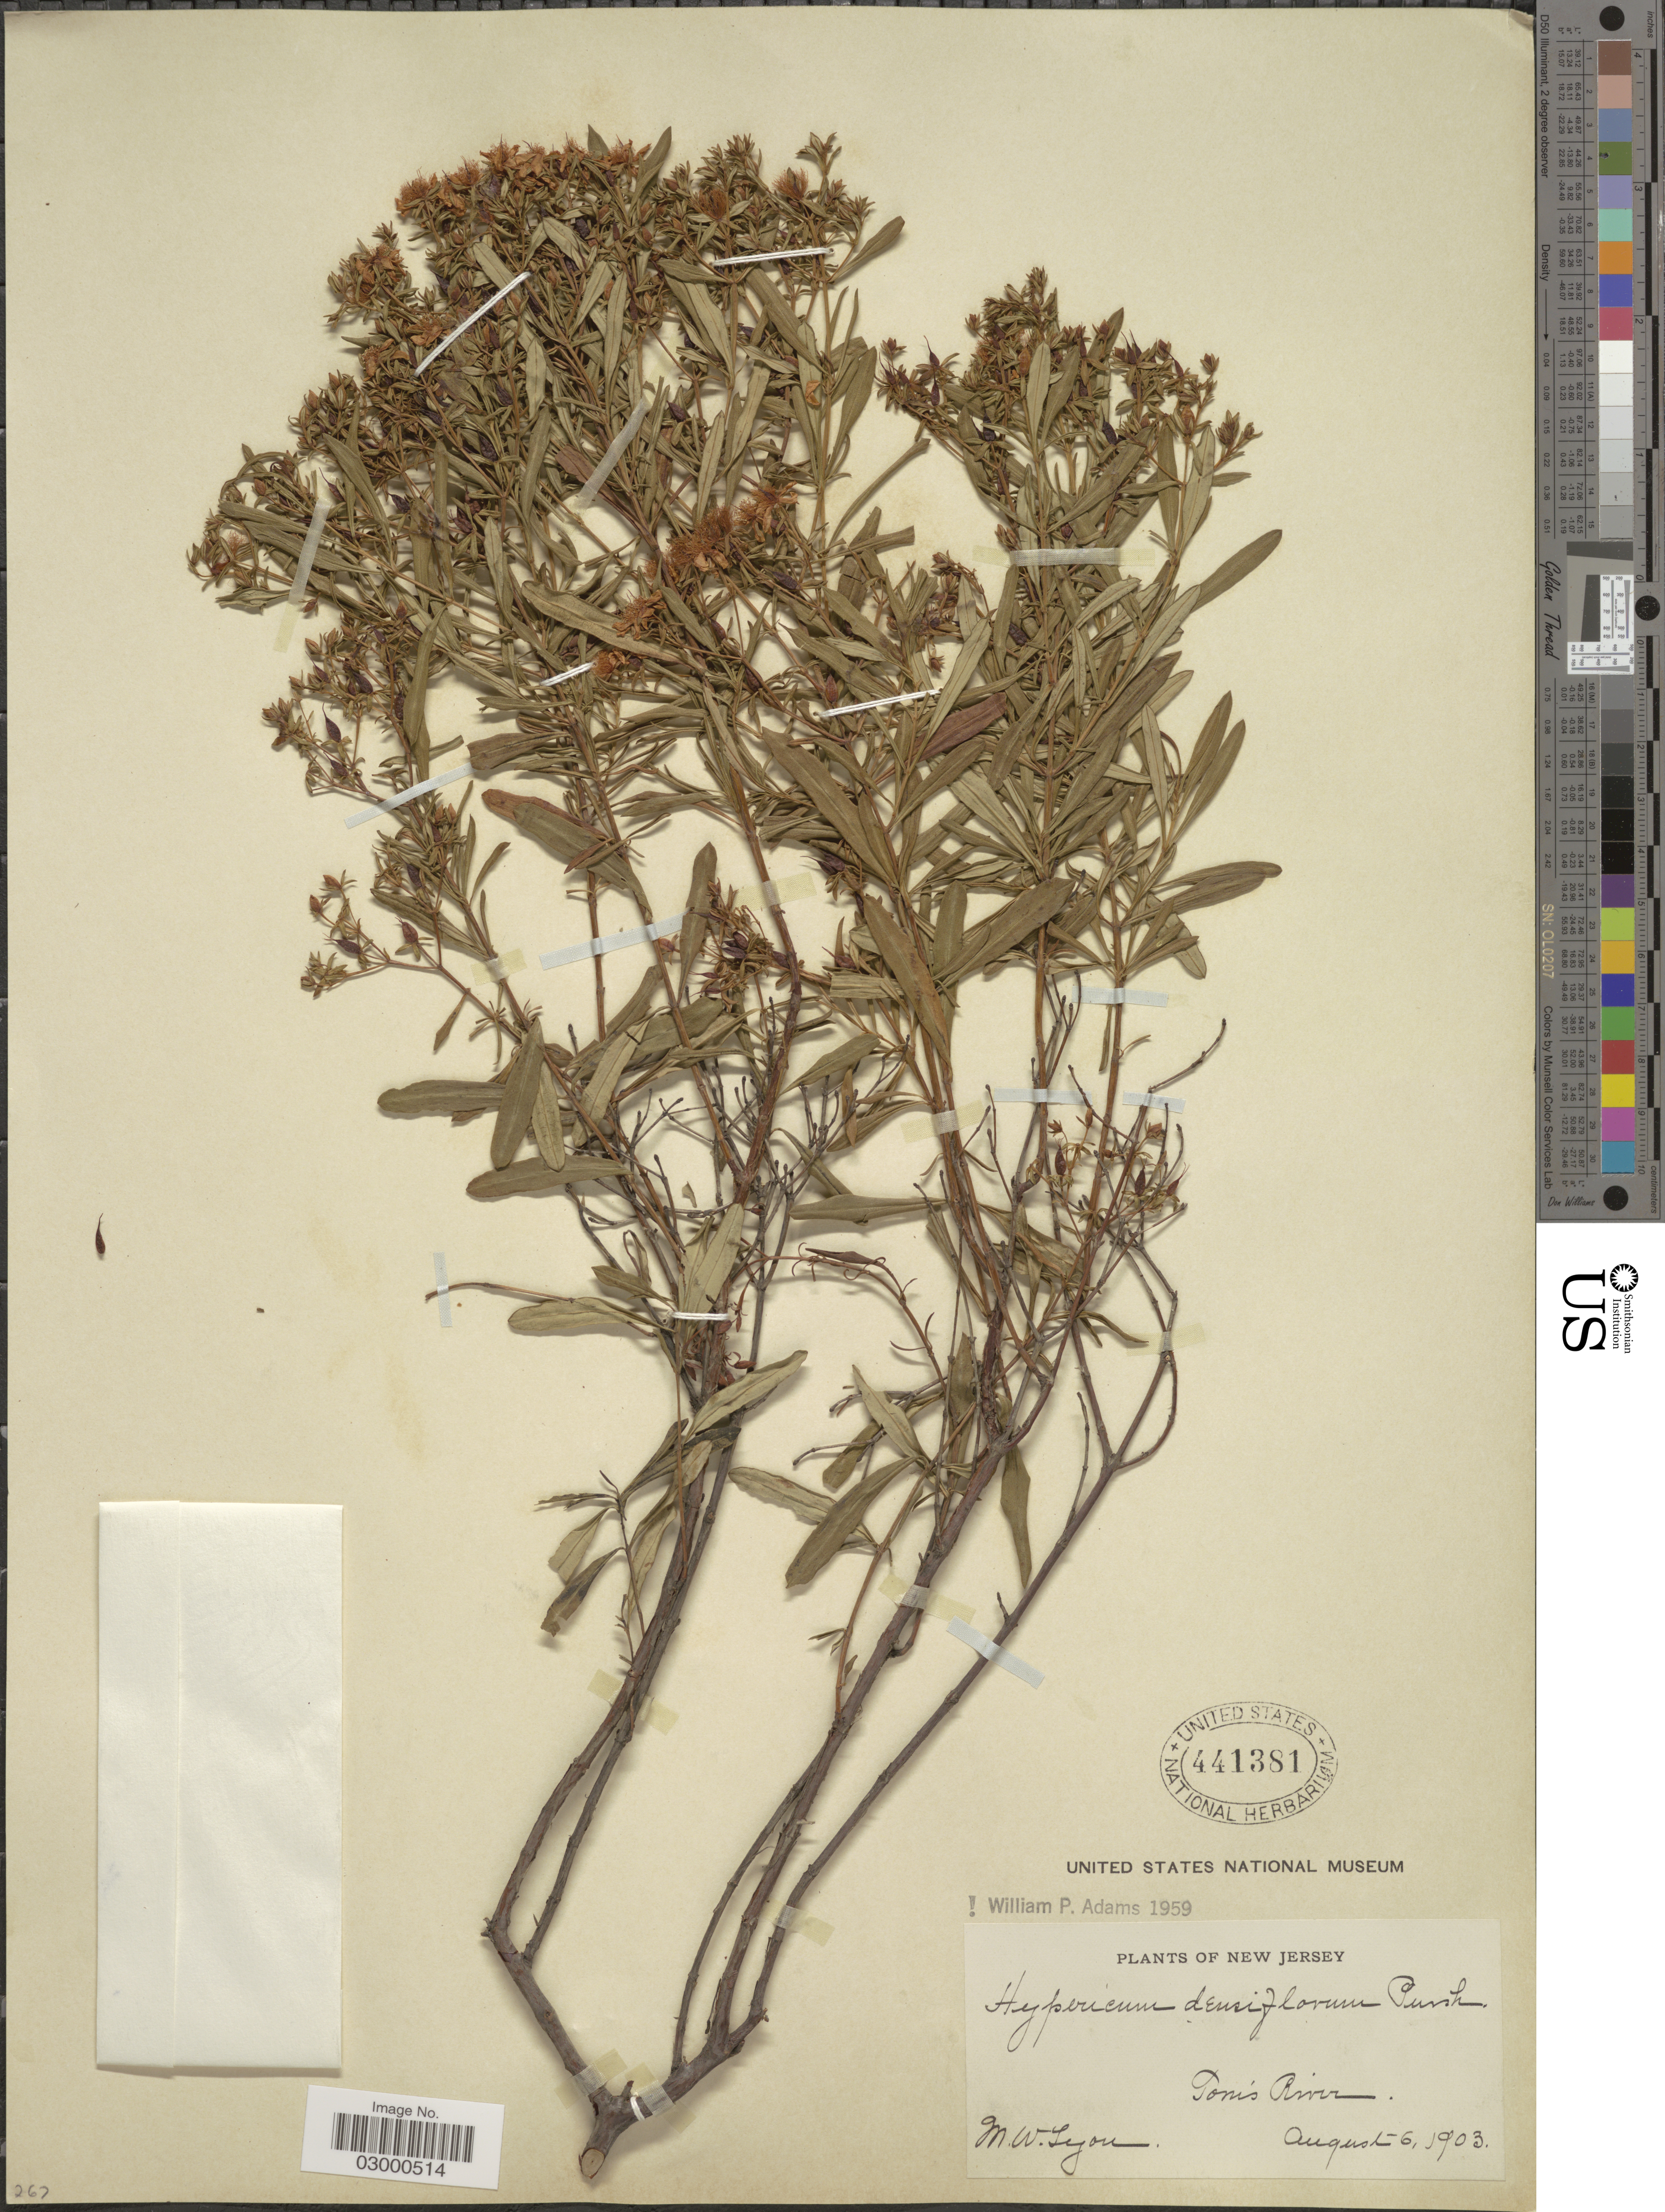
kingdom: Plantae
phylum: Tracheophyta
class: Magnoliopsida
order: Malpighiales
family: Hypericaceae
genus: Hypericum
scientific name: Hypericum densiflorum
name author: Pursh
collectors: M. W. Lyon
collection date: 1903-08-06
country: United States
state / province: New Jersey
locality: Tom's River.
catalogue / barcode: US 441381